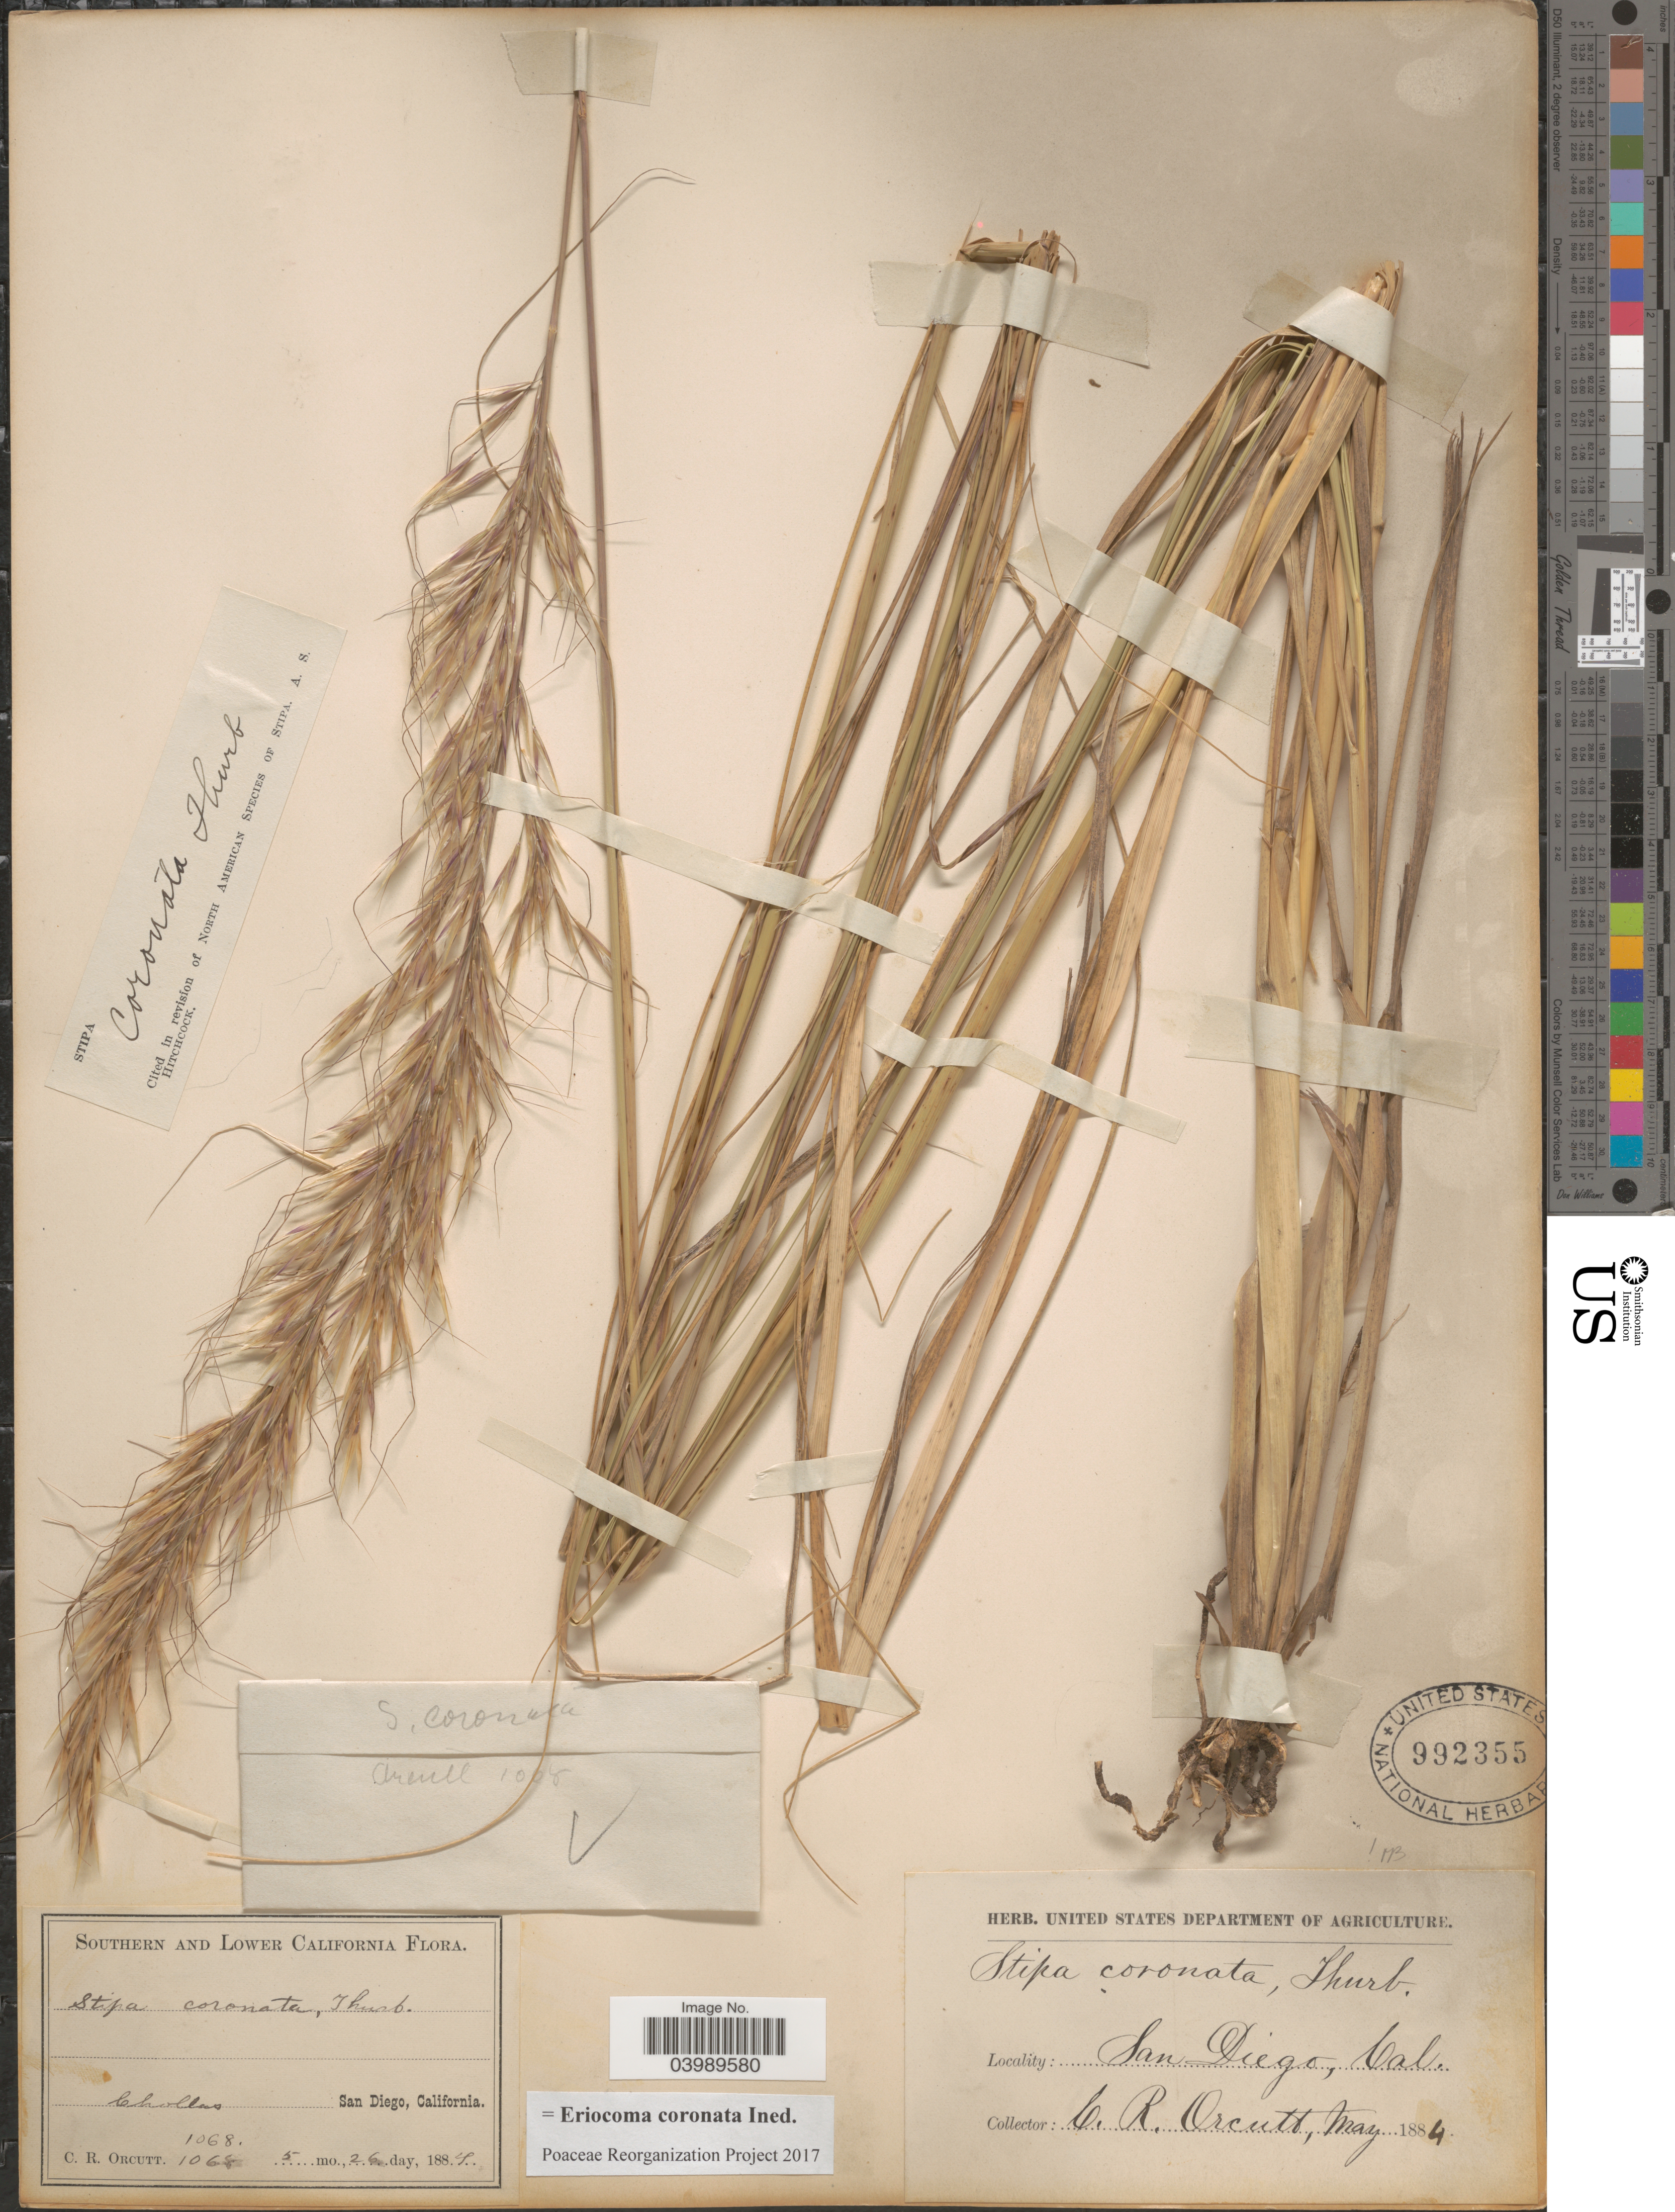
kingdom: Plantae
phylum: Tracheophyta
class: Liliopsida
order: Poales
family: Poaceae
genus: Eriocoma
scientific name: Eriocoma coronata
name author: (Thurb.) Romasch.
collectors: C. R. Orcutt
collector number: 1068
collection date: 1884-05-26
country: United States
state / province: California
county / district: San Diego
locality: Southern and Lower California. Chollas, San Diego.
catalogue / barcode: US 992355